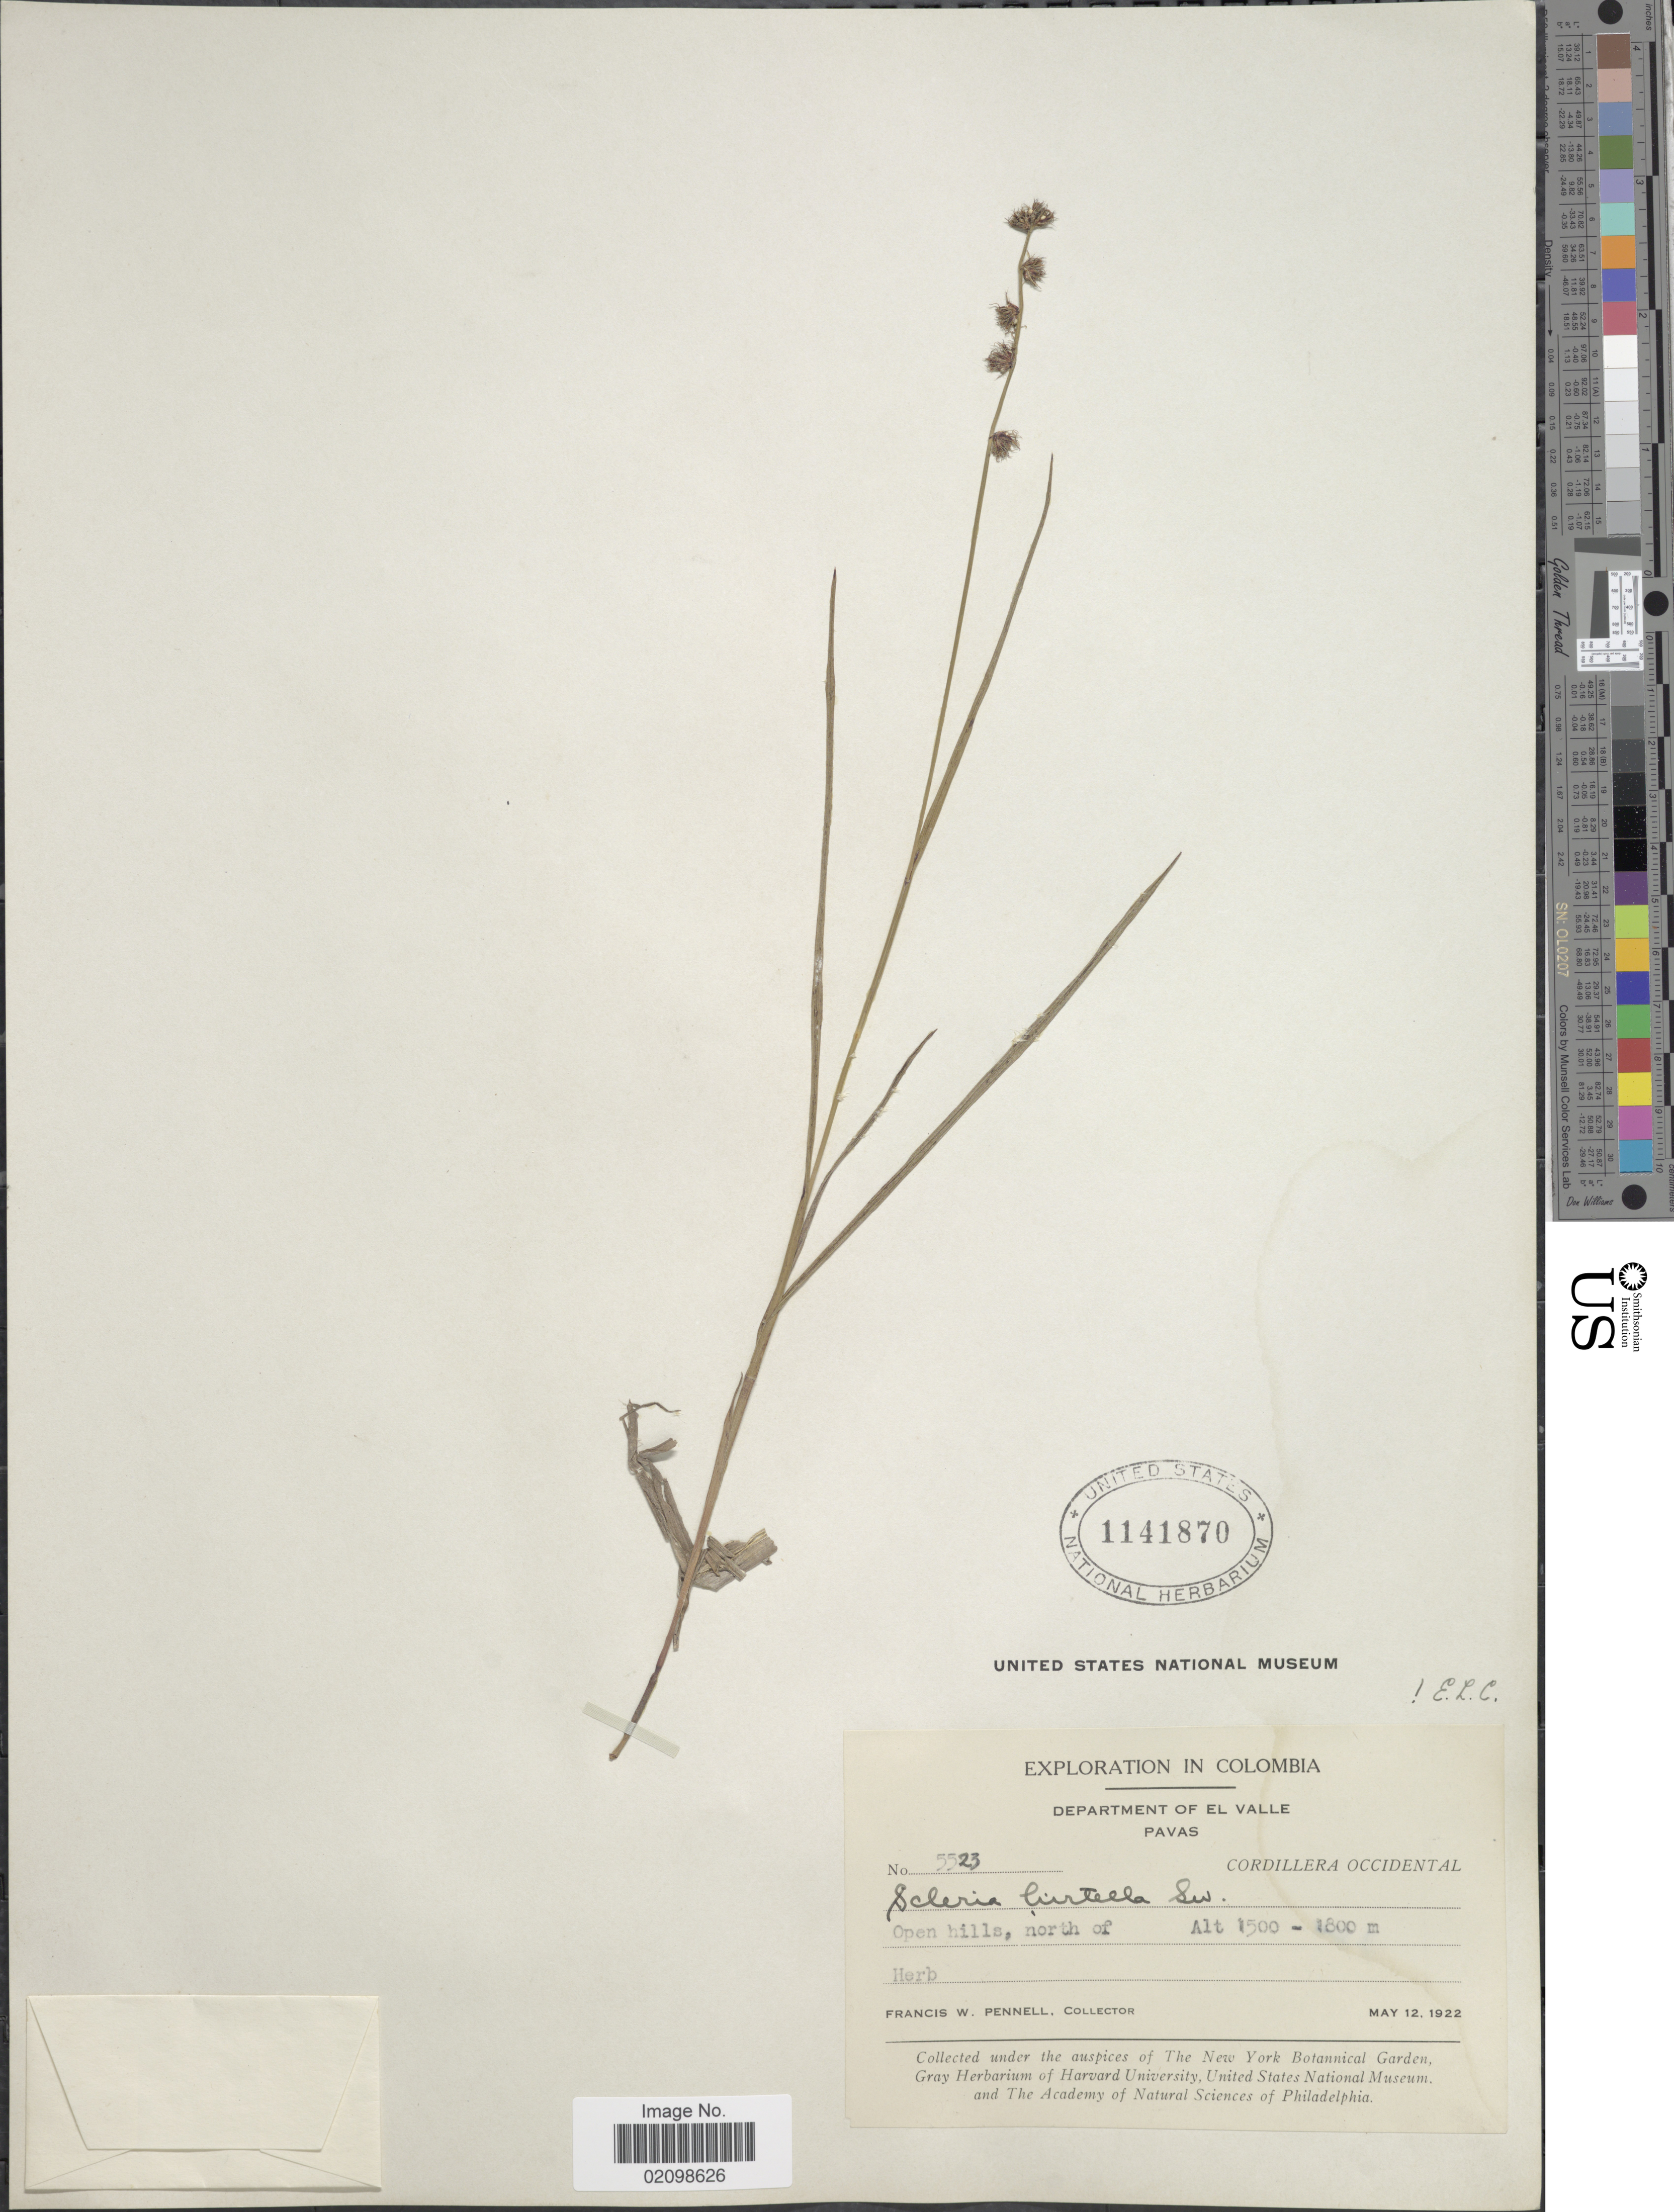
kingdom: Plantae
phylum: Tracheophyta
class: Liliopsida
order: Poales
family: Cyperaceae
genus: Scleria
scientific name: Scleria distans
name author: Poir.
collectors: F. W. Pennell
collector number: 5523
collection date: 1922-05-12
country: Colombia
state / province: Valle del Cauca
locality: Department of el Valle, Pavas, Cordillera Occidental. Open hills. north of Pavas.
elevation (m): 1500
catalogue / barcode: US 1141870